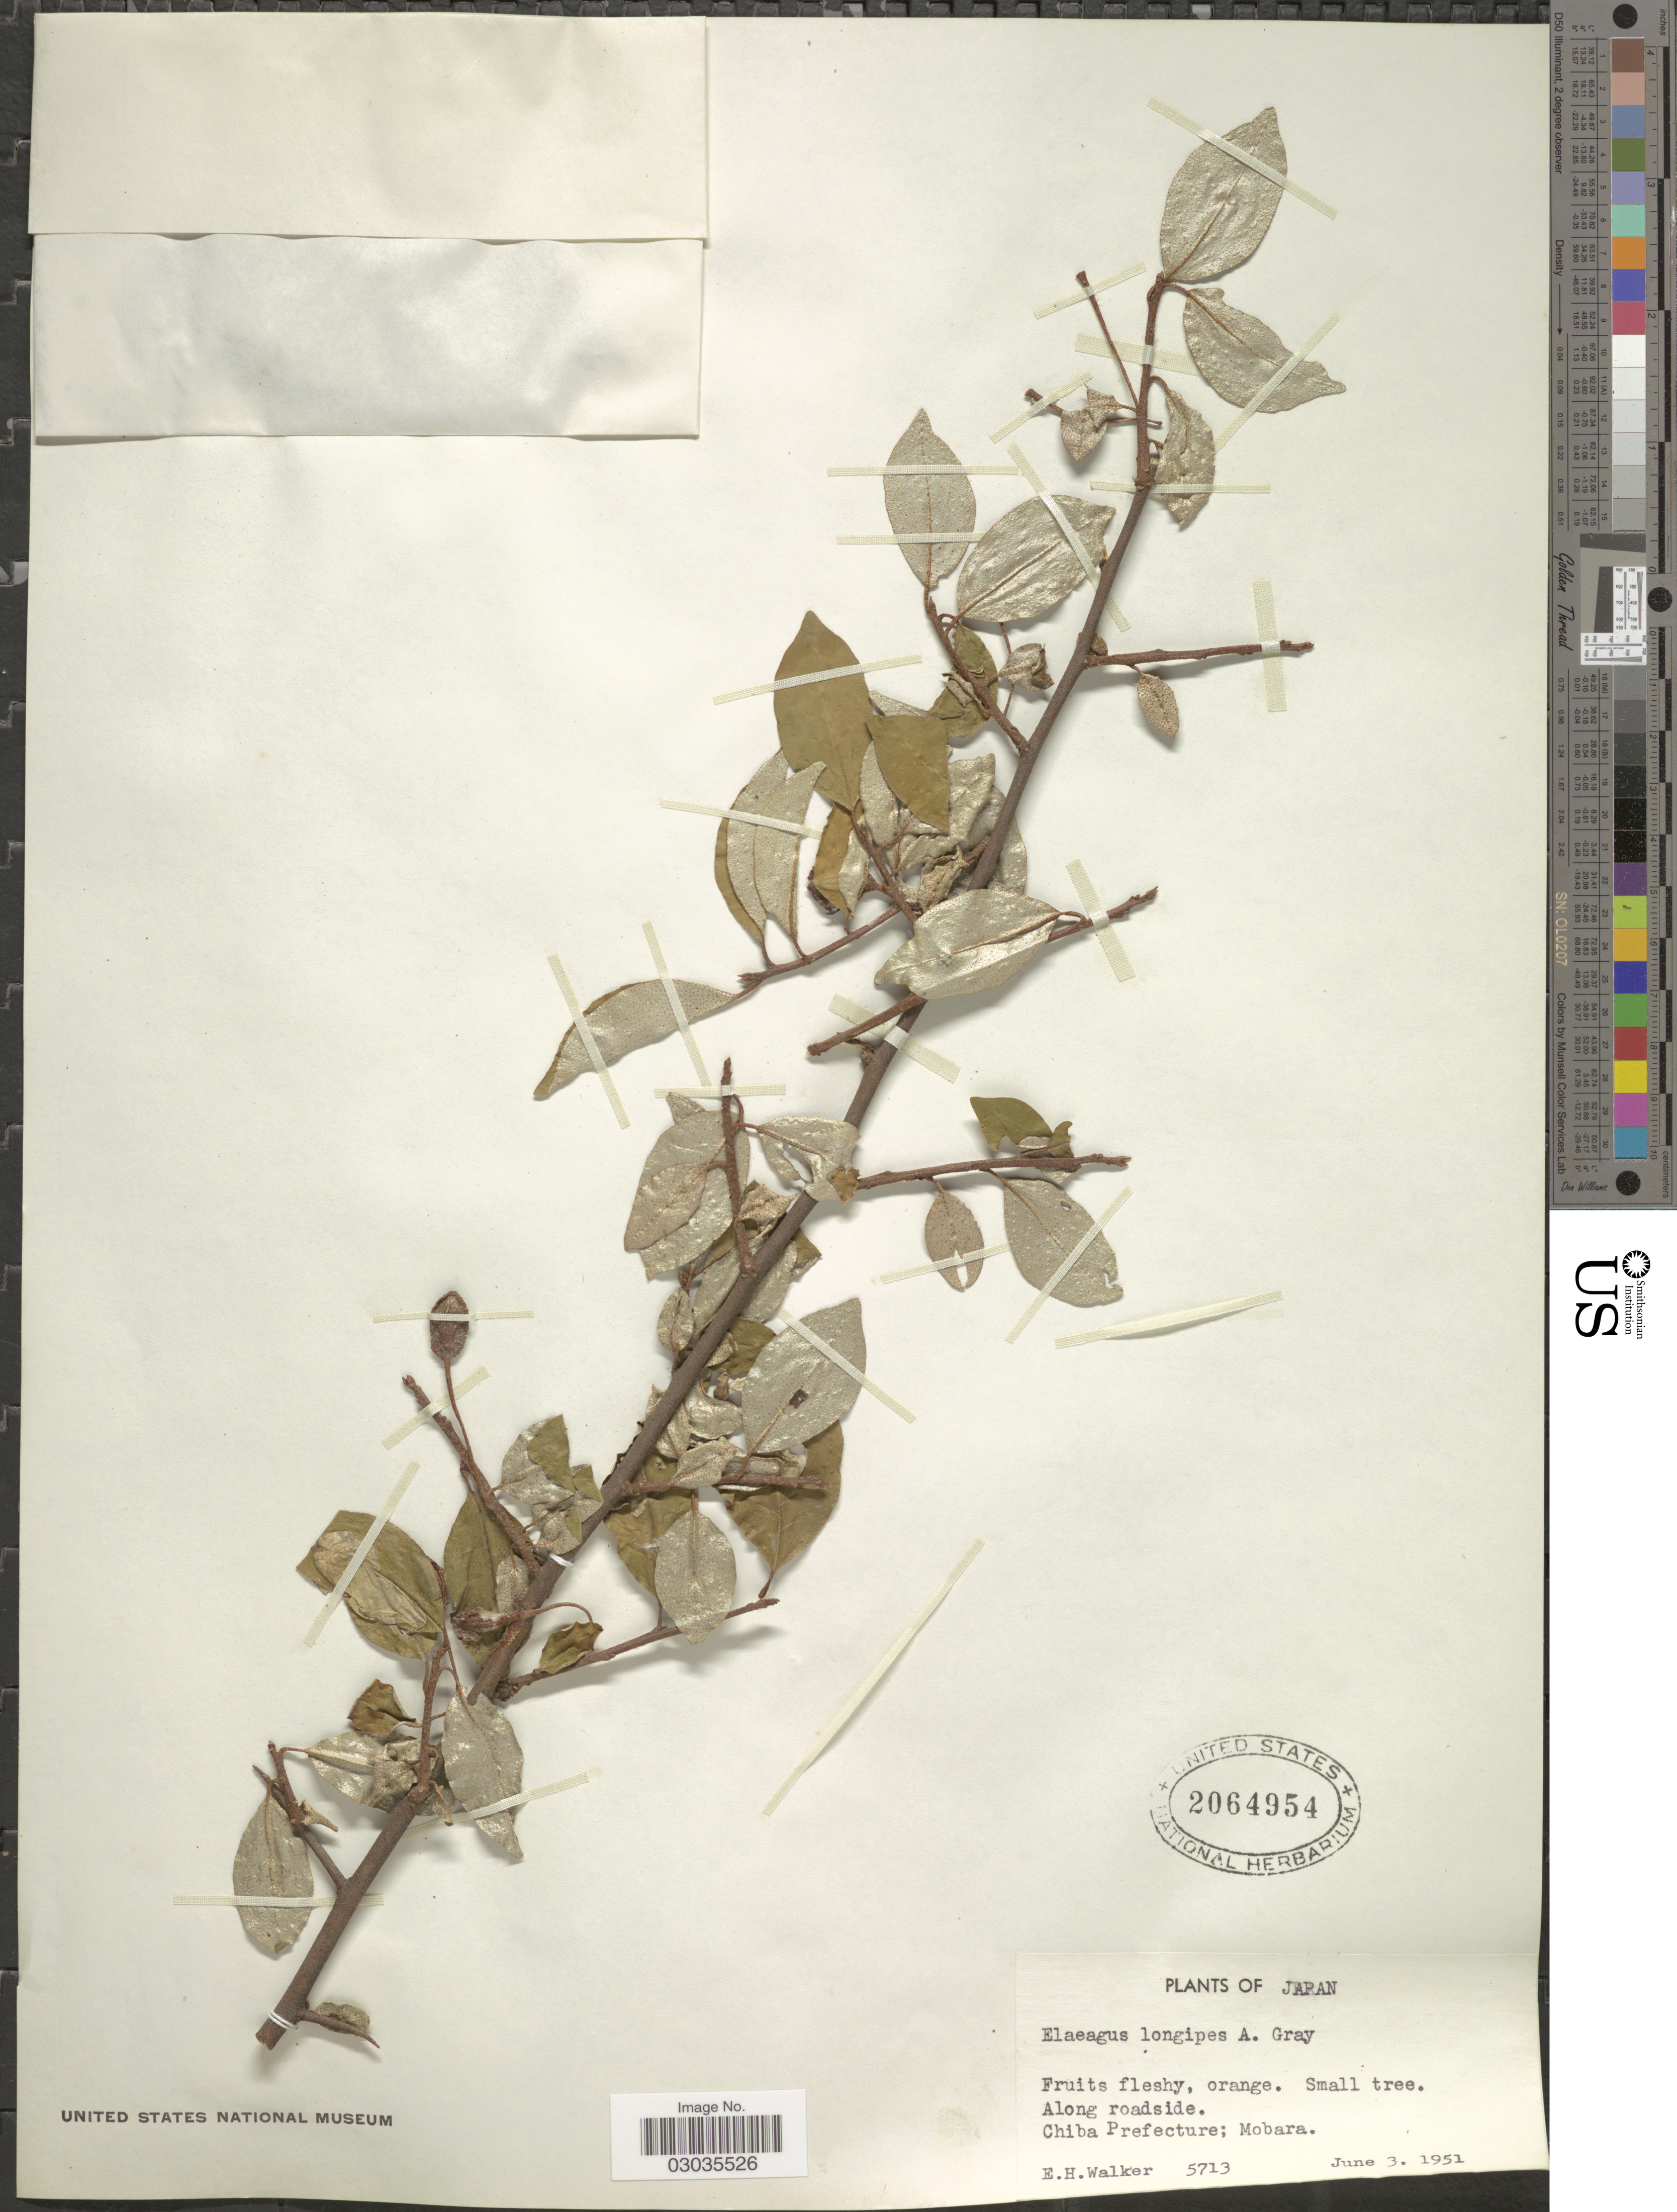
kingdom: Plantae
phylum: Tracheophyta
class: Magnoliopsida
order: Rosales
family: Elaeagnaceae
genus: Elaeagnus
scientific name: Elaeagnus longipes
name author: A. Gray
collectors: E. H. Walker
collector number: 5713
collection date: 1951-06-03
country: Japan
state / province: Tiba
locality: Along roadside. Chiba Prefecture; Mobara.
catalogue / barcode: US 2064954